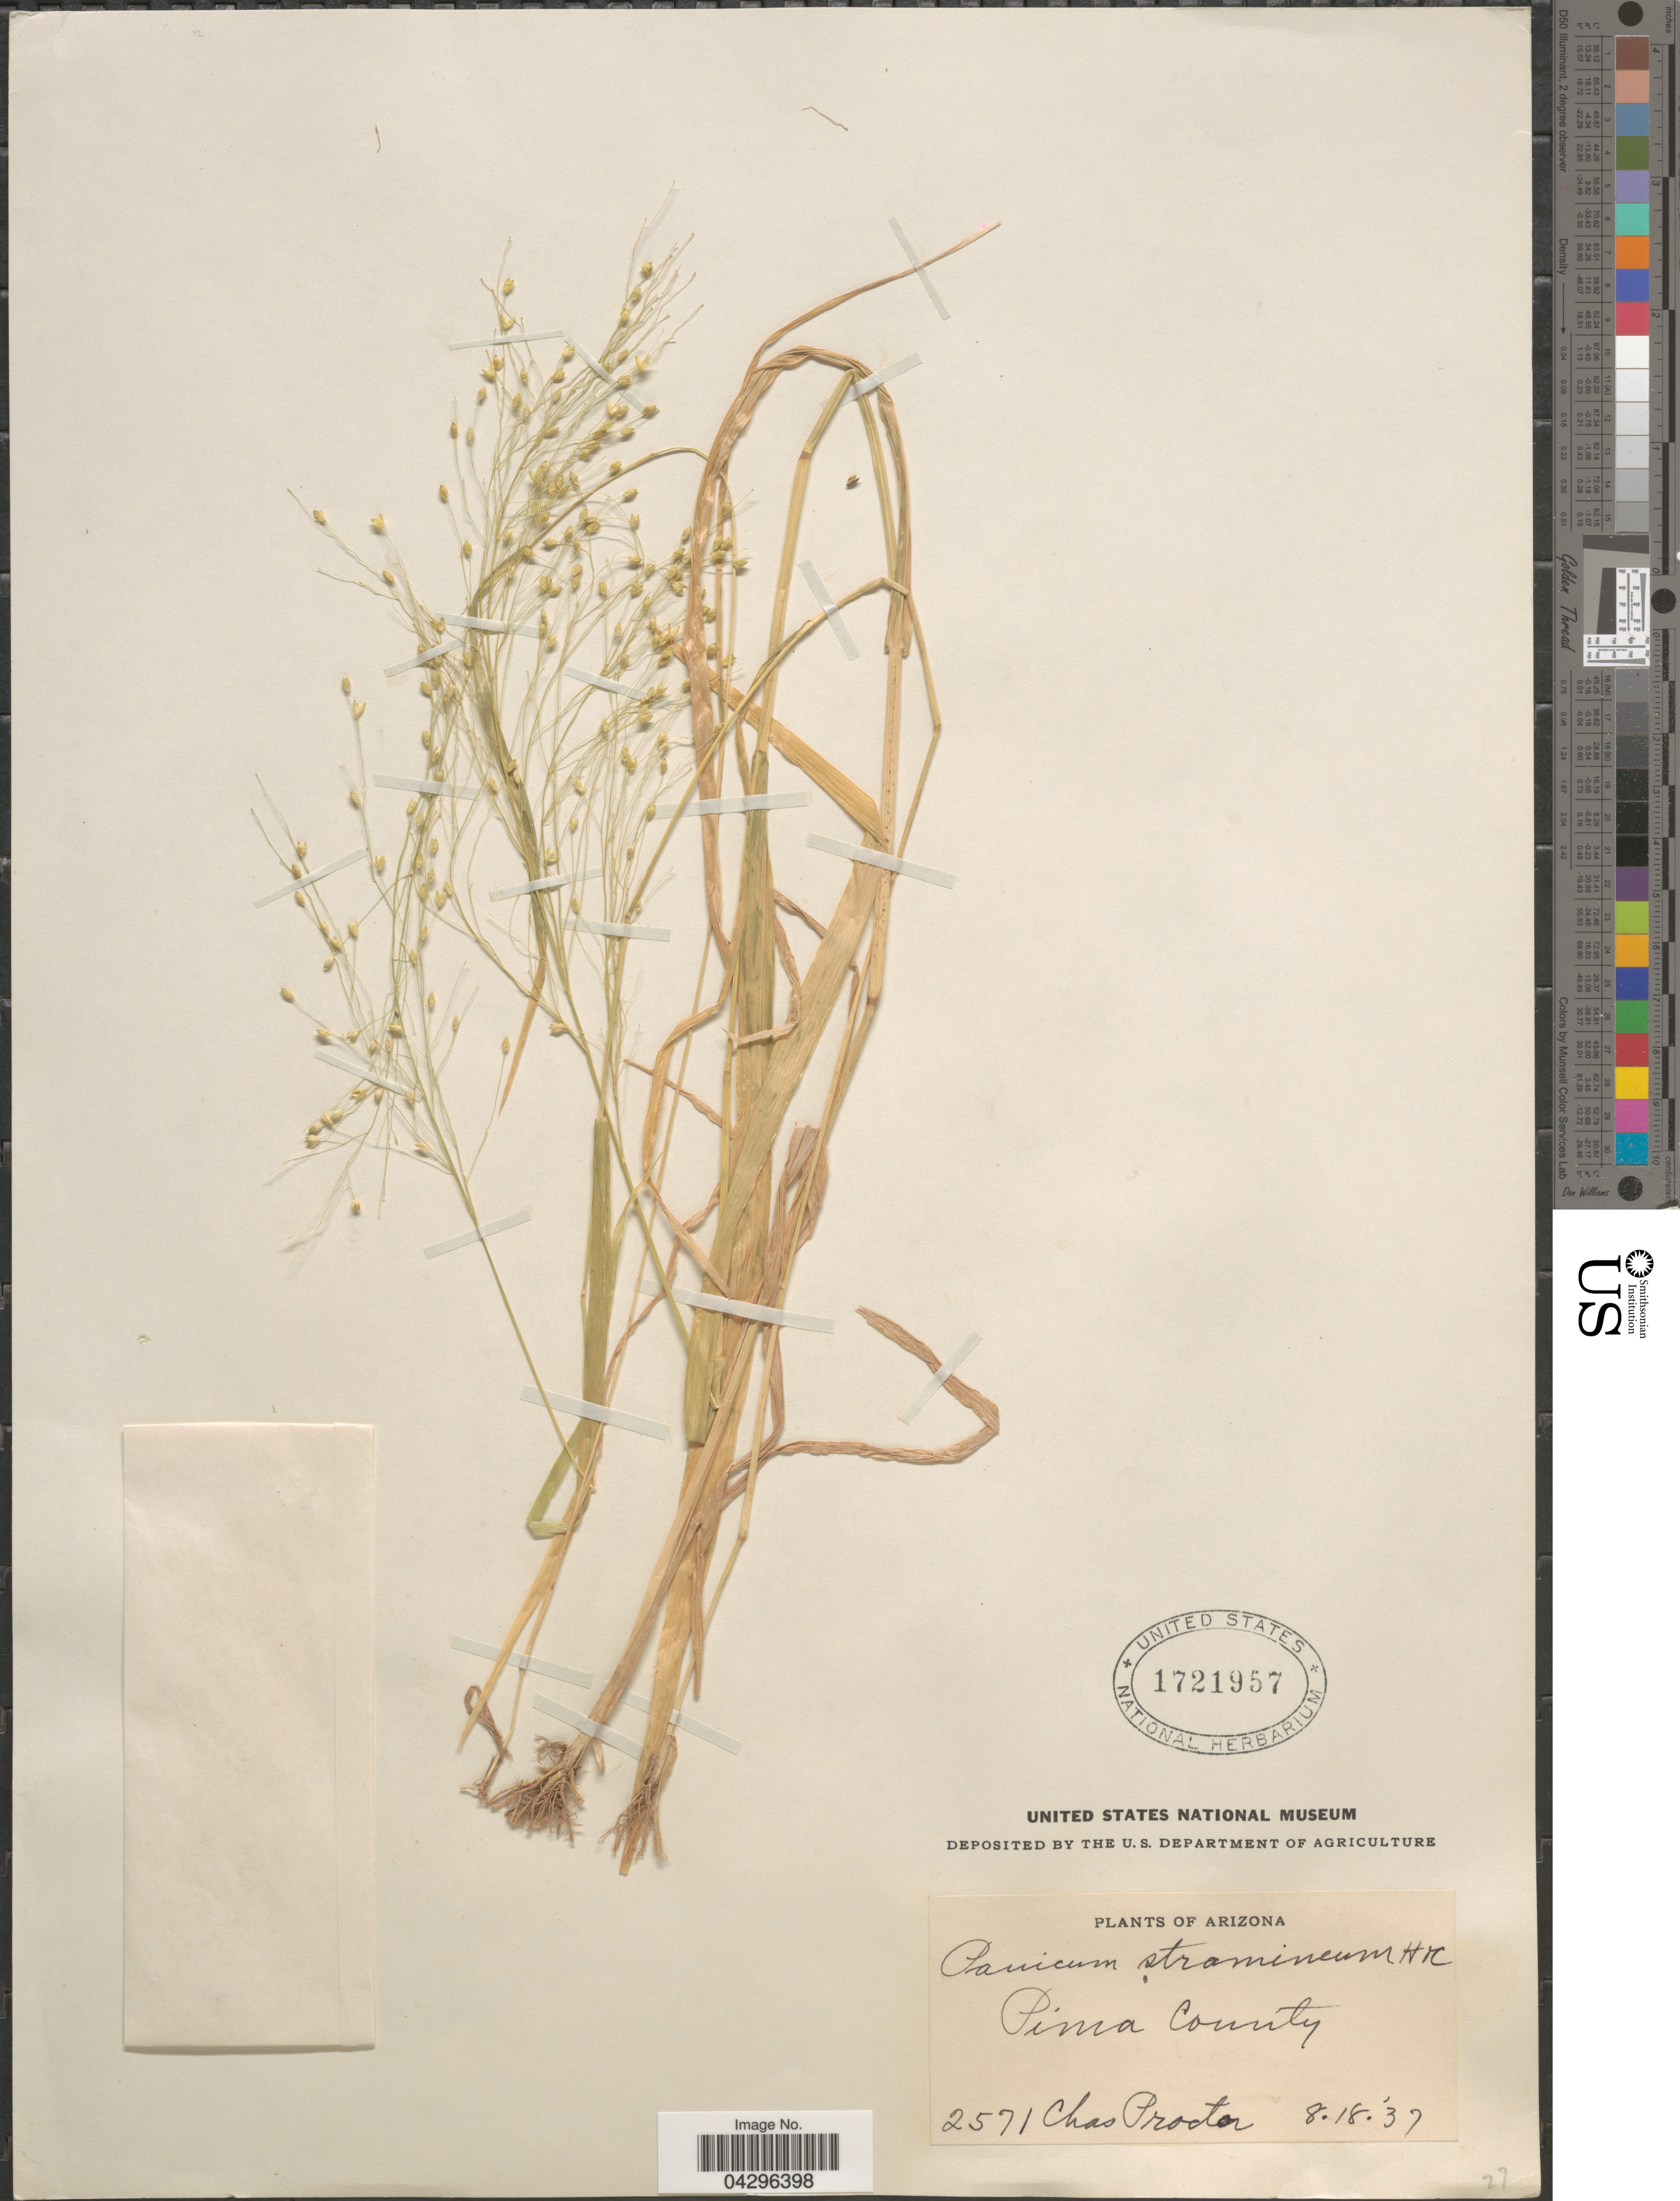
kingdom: Plantae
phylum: Tracheophyta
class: Liliopsida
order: Poales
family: Poaceae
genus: Panicum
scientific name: Panicum stramineum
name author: Hitchc. & Chase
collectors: C. Proctor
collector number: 2571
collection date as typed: Transcribed d/m/y: 18/8/37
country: United States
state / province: Arizona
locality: Pima County.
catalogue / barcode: US 1721957